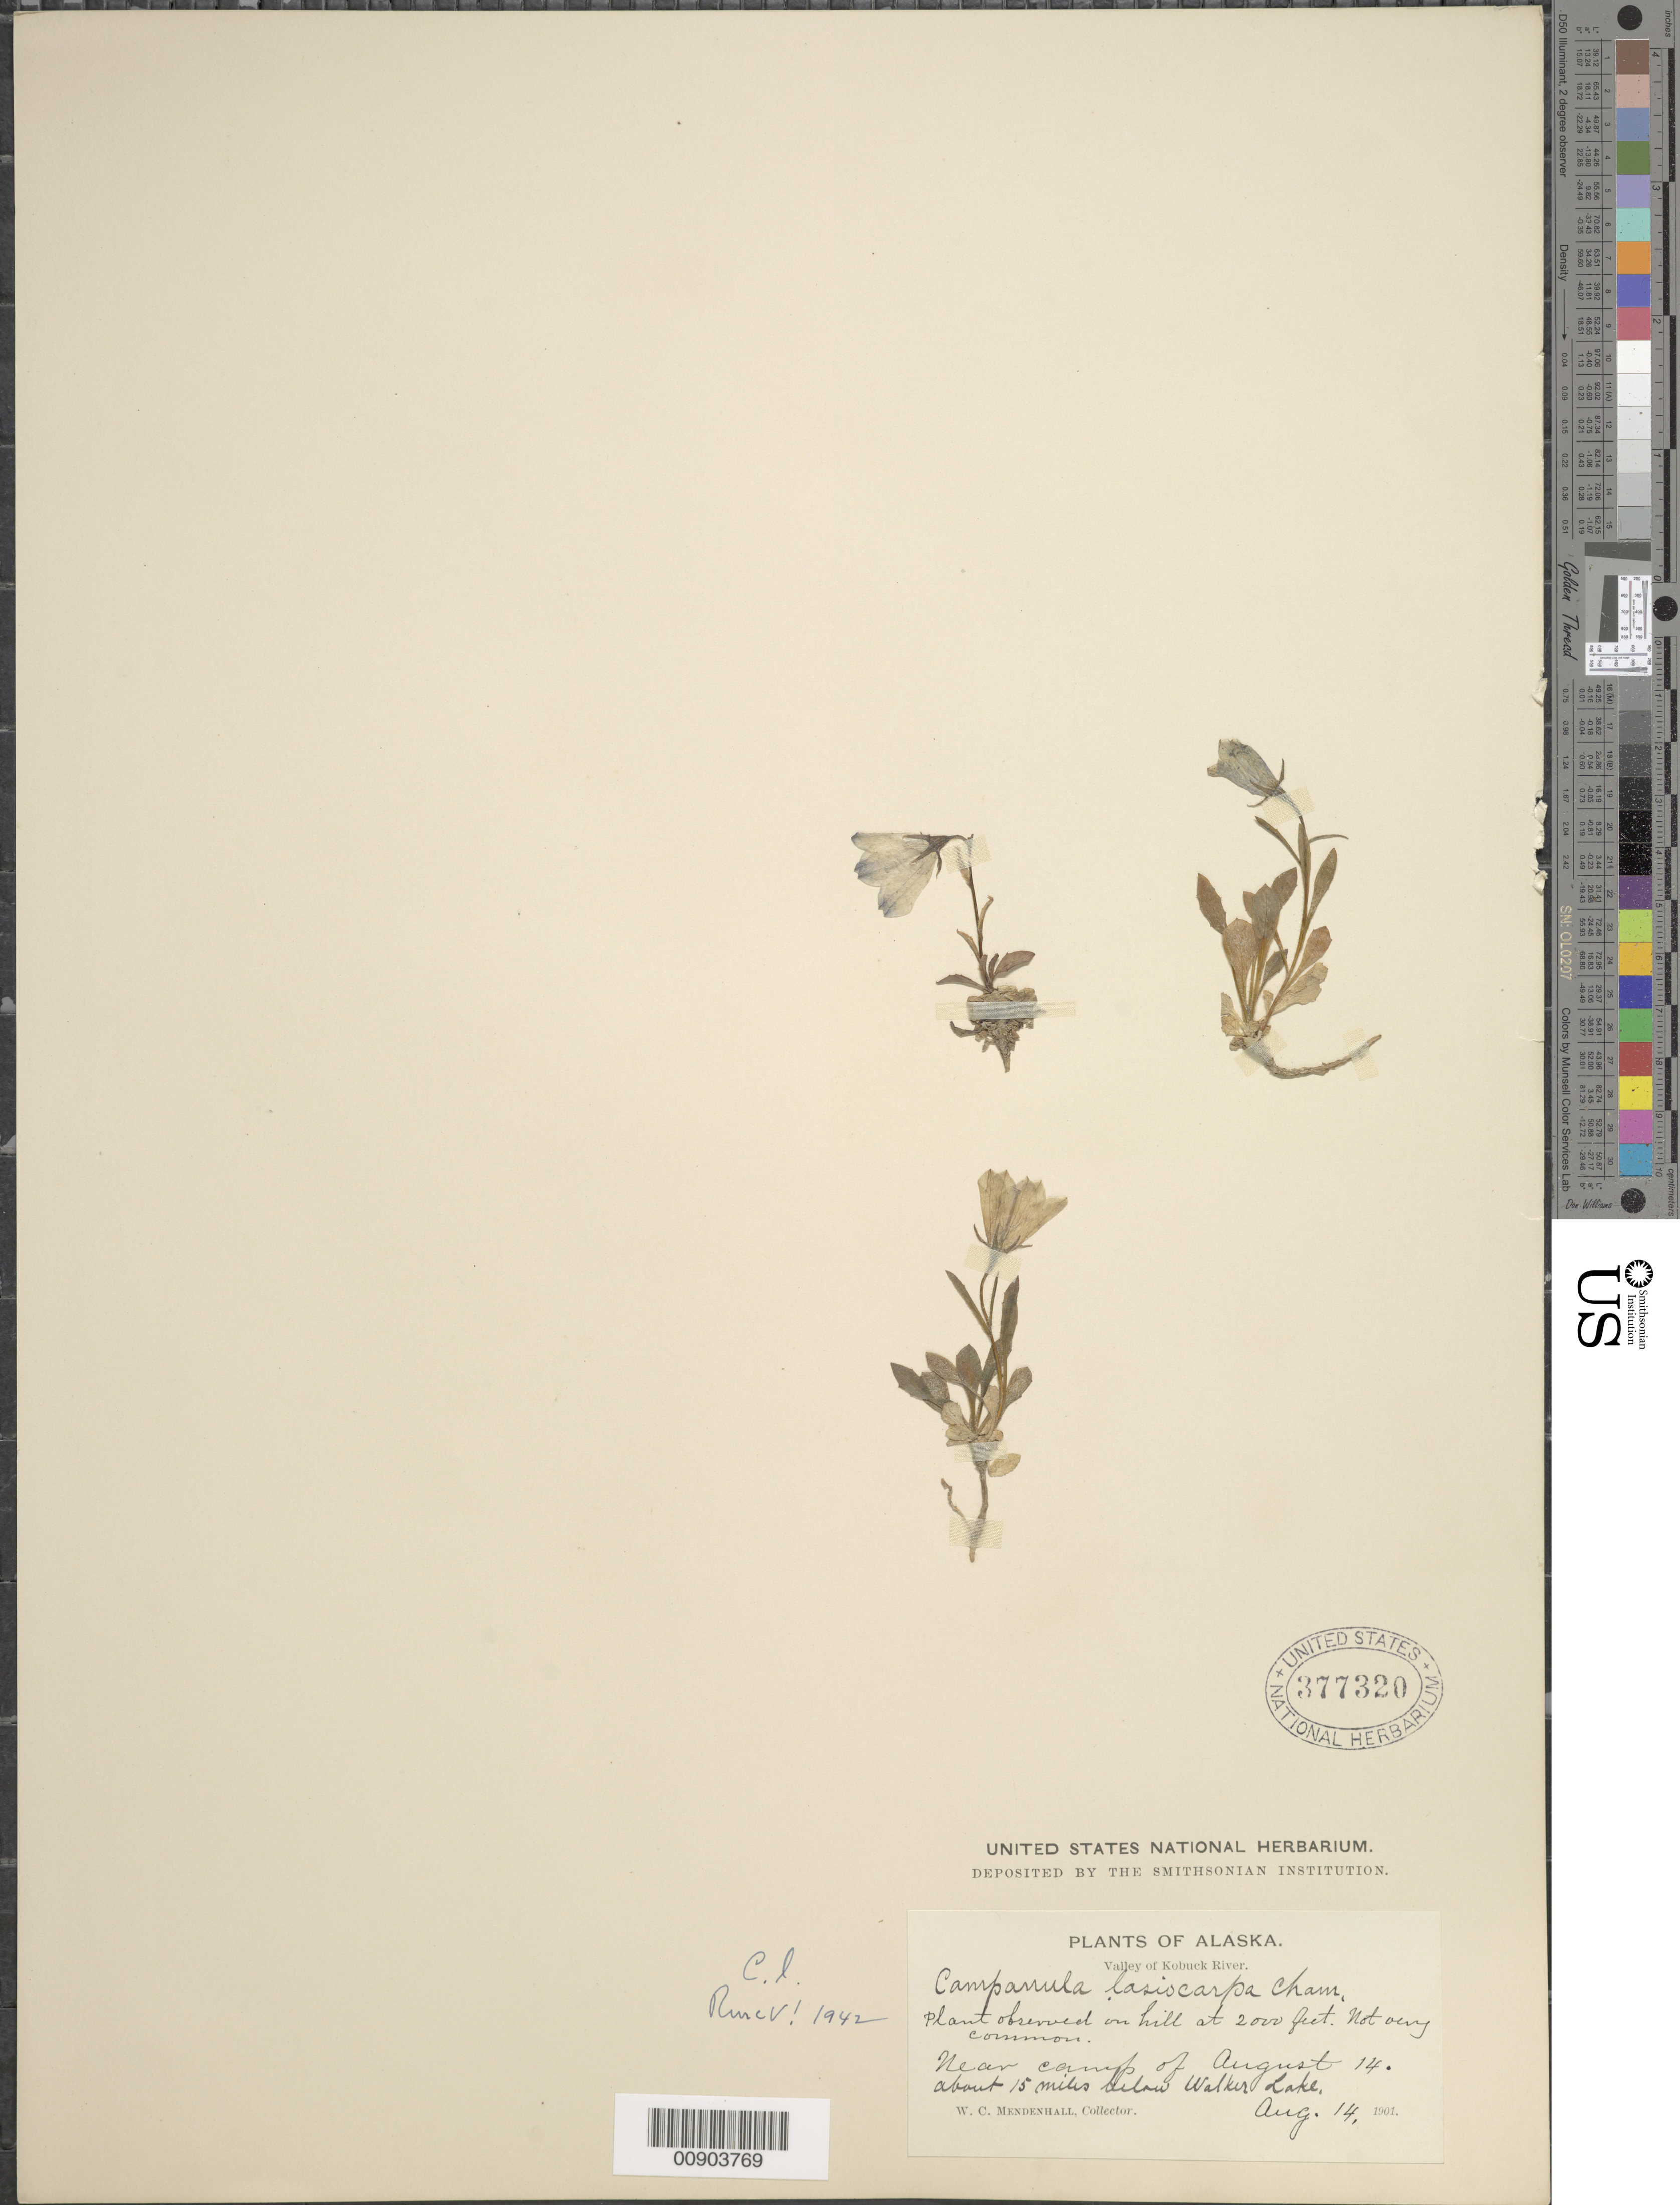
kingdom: Plantae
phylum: Tracheophyta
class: Magnoliopsida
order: Asterales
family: Campanulaceae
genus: Campanula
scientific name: Campanula lasiocarpa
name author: Cham.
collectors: W. Mendenhall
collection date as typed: Aug. 14, 1901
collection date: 1901-08-14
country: United States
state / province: Alaska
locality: Valley of Kobuck River. About 15 miles below Walker Lake.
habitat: On hill.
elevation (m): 610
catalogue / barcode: US 377320